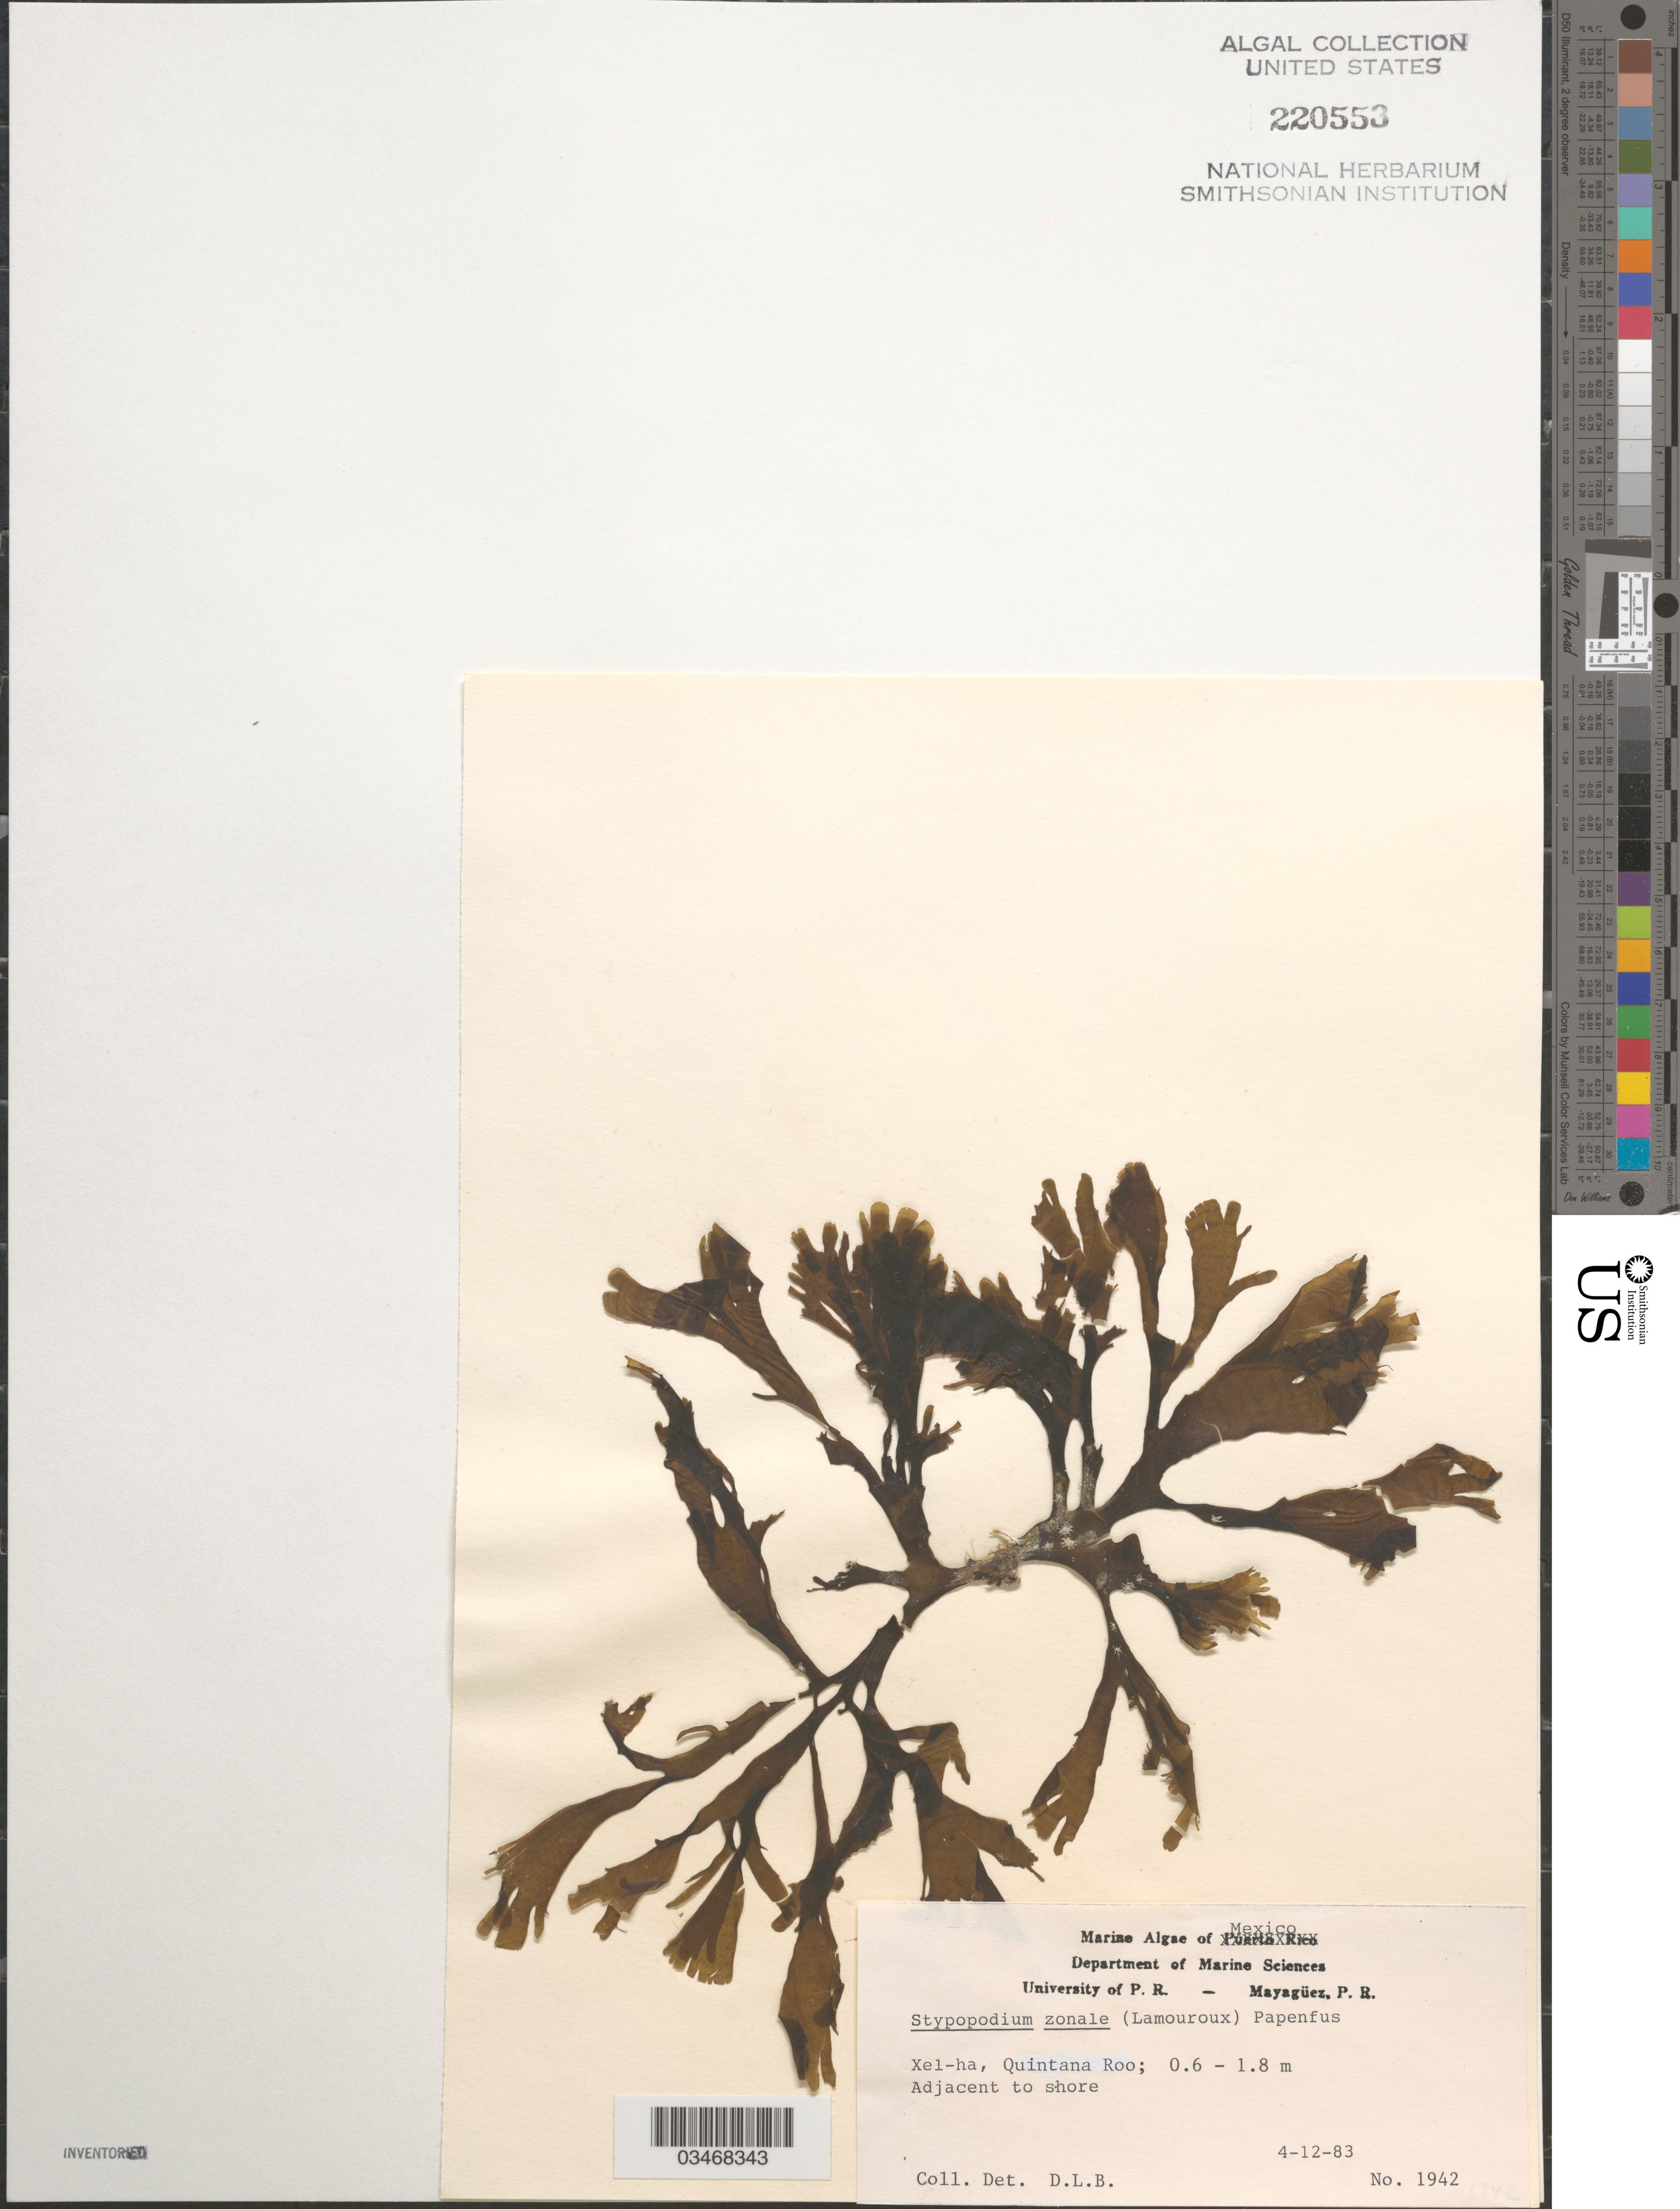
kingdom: Chromista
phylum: Ochrophyta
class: Phaeophyceae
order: Dictyotales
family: Dictyotaceae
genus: Stypopodium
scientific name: Stypopodium zonale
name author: (J.V.Lamouroux) Papenf.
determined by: Ballantine, D. L.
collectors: D.L. Ballantine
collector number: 1942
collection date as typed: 12 Apr 1983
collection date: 1983-04-12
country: Mexico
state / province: Quintana Roo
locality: Xel-ha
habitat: Adjacent to shore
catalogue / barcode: US 220553